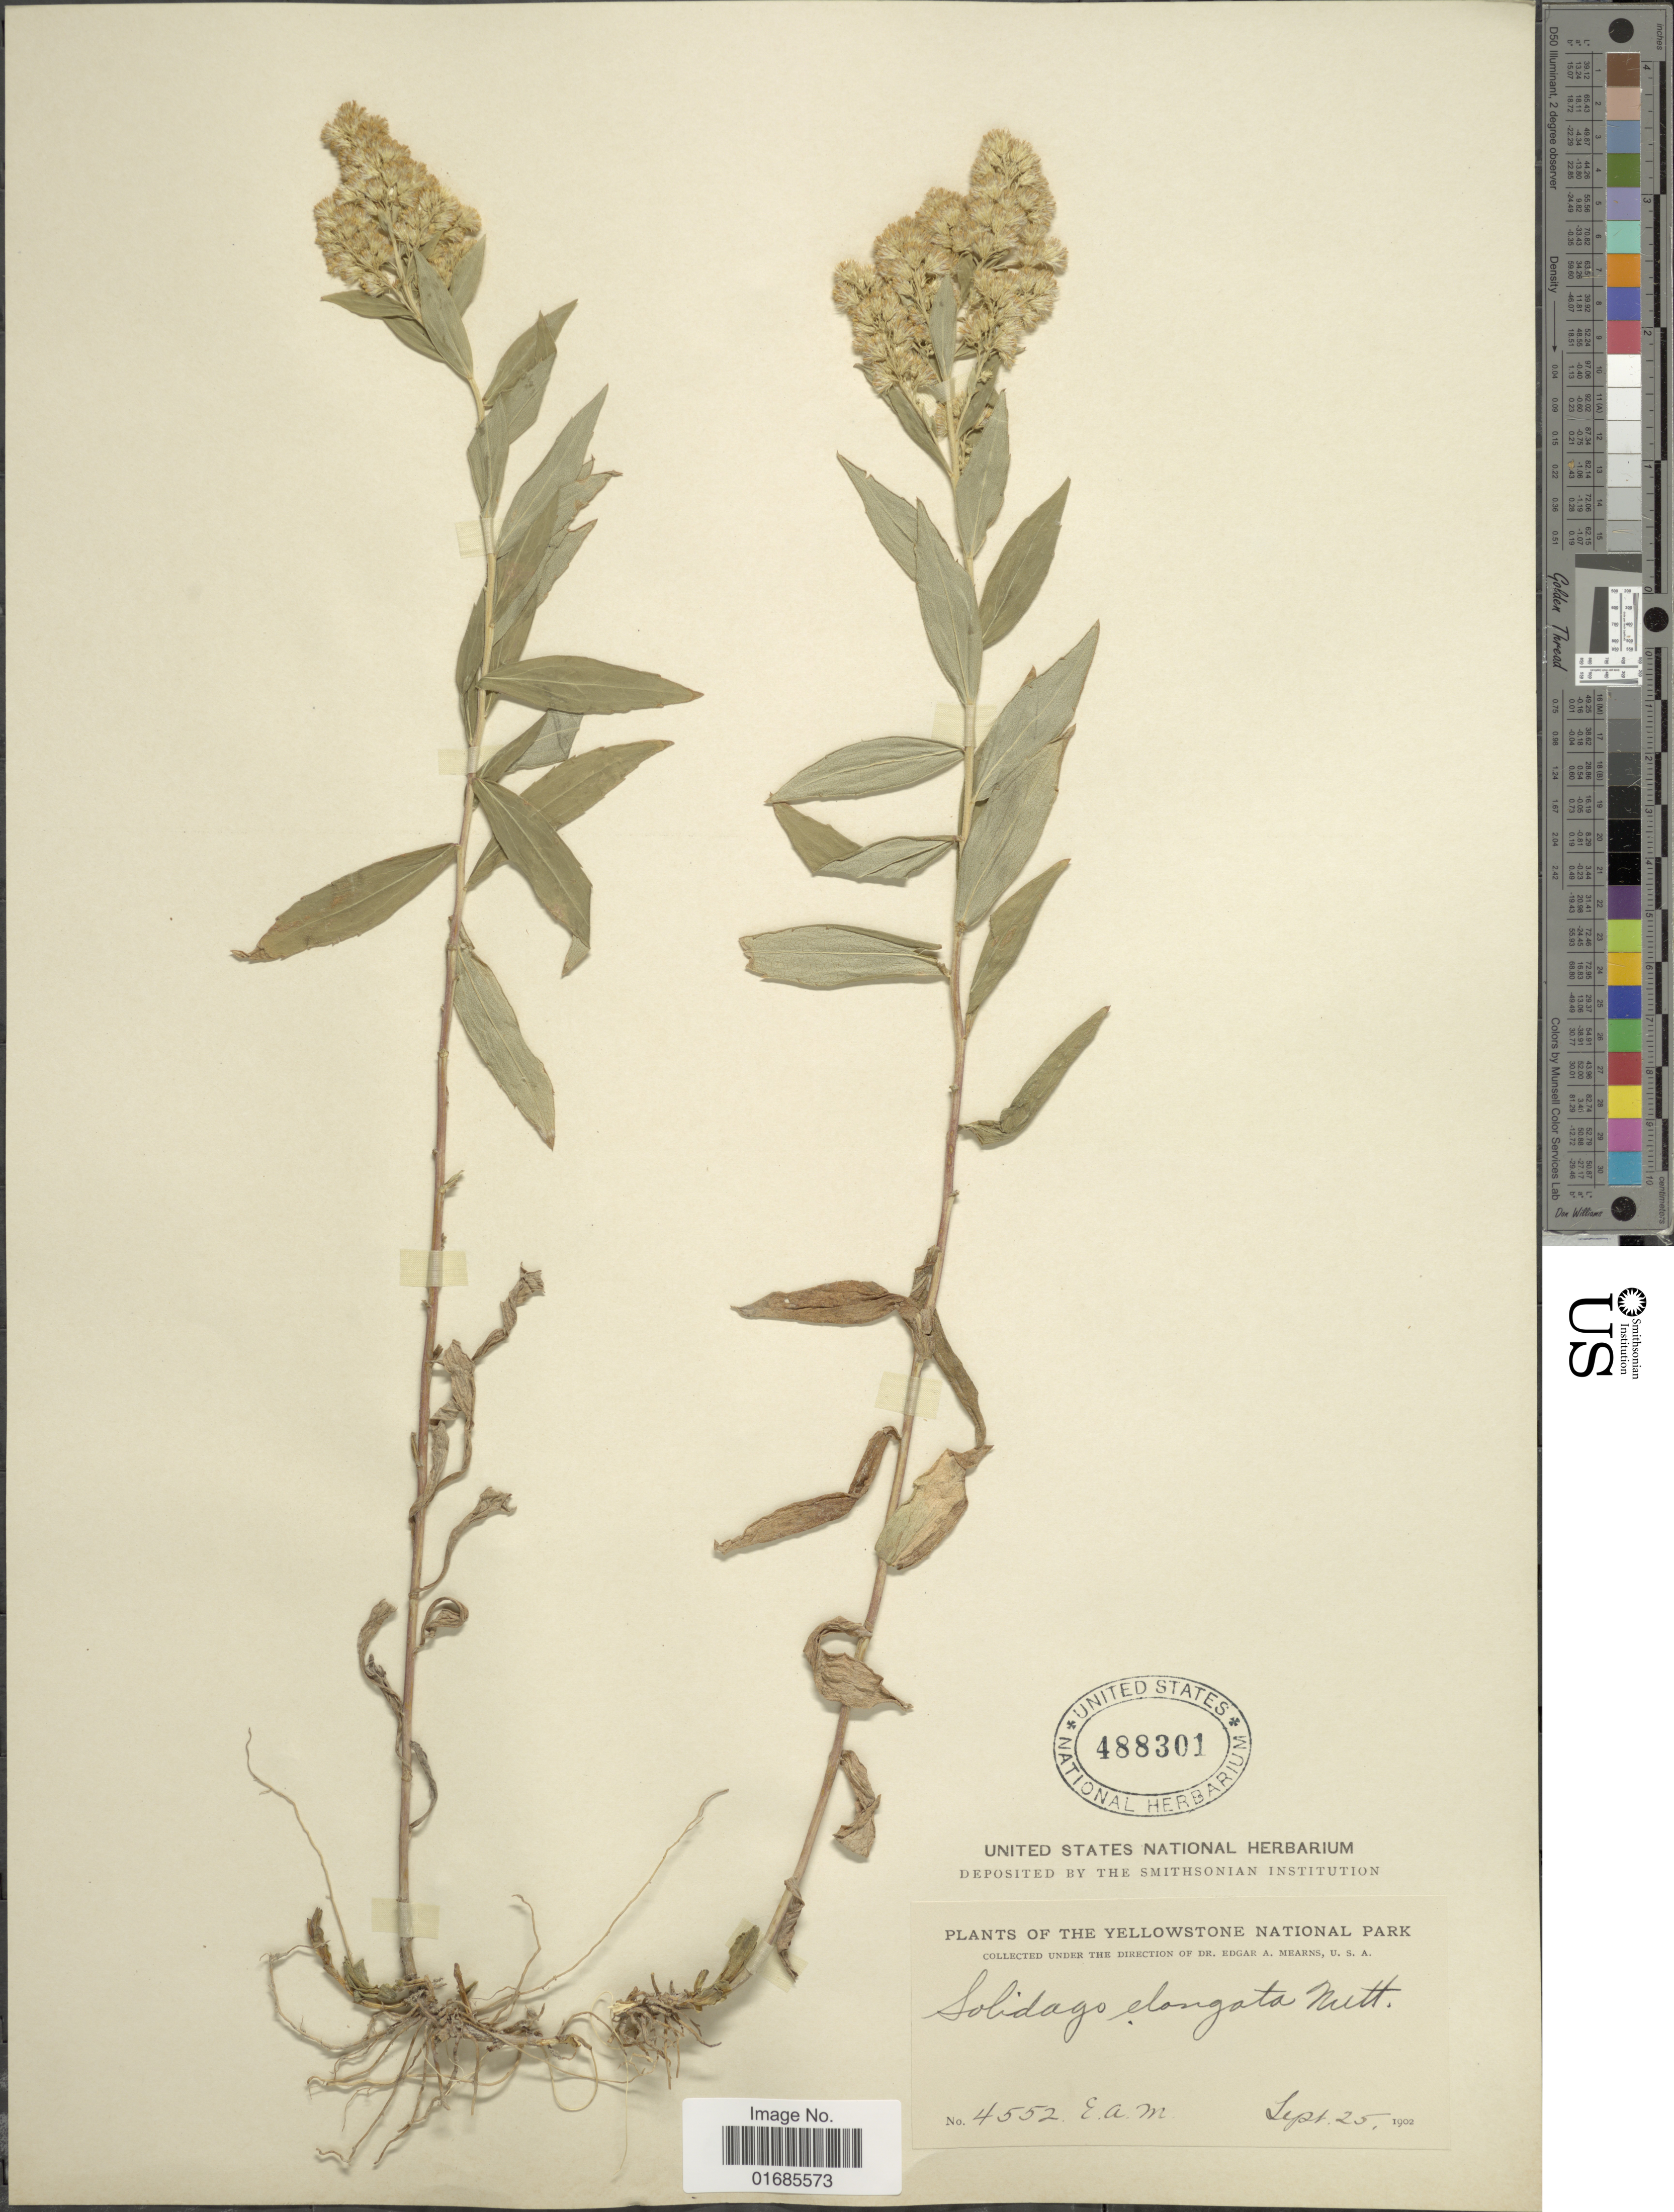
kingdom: Plantae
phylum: Tracheophyta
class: Magnoliopsida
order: Asterales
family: Asteraceae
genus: Solidago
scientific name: Solidago canadensis var. salebrosa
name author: (Piper) M.E. Jones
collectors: E. A. Mearns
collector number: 4552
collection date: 1902-09-25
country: United States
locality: Yellowstone National Park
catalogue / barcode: US 488301